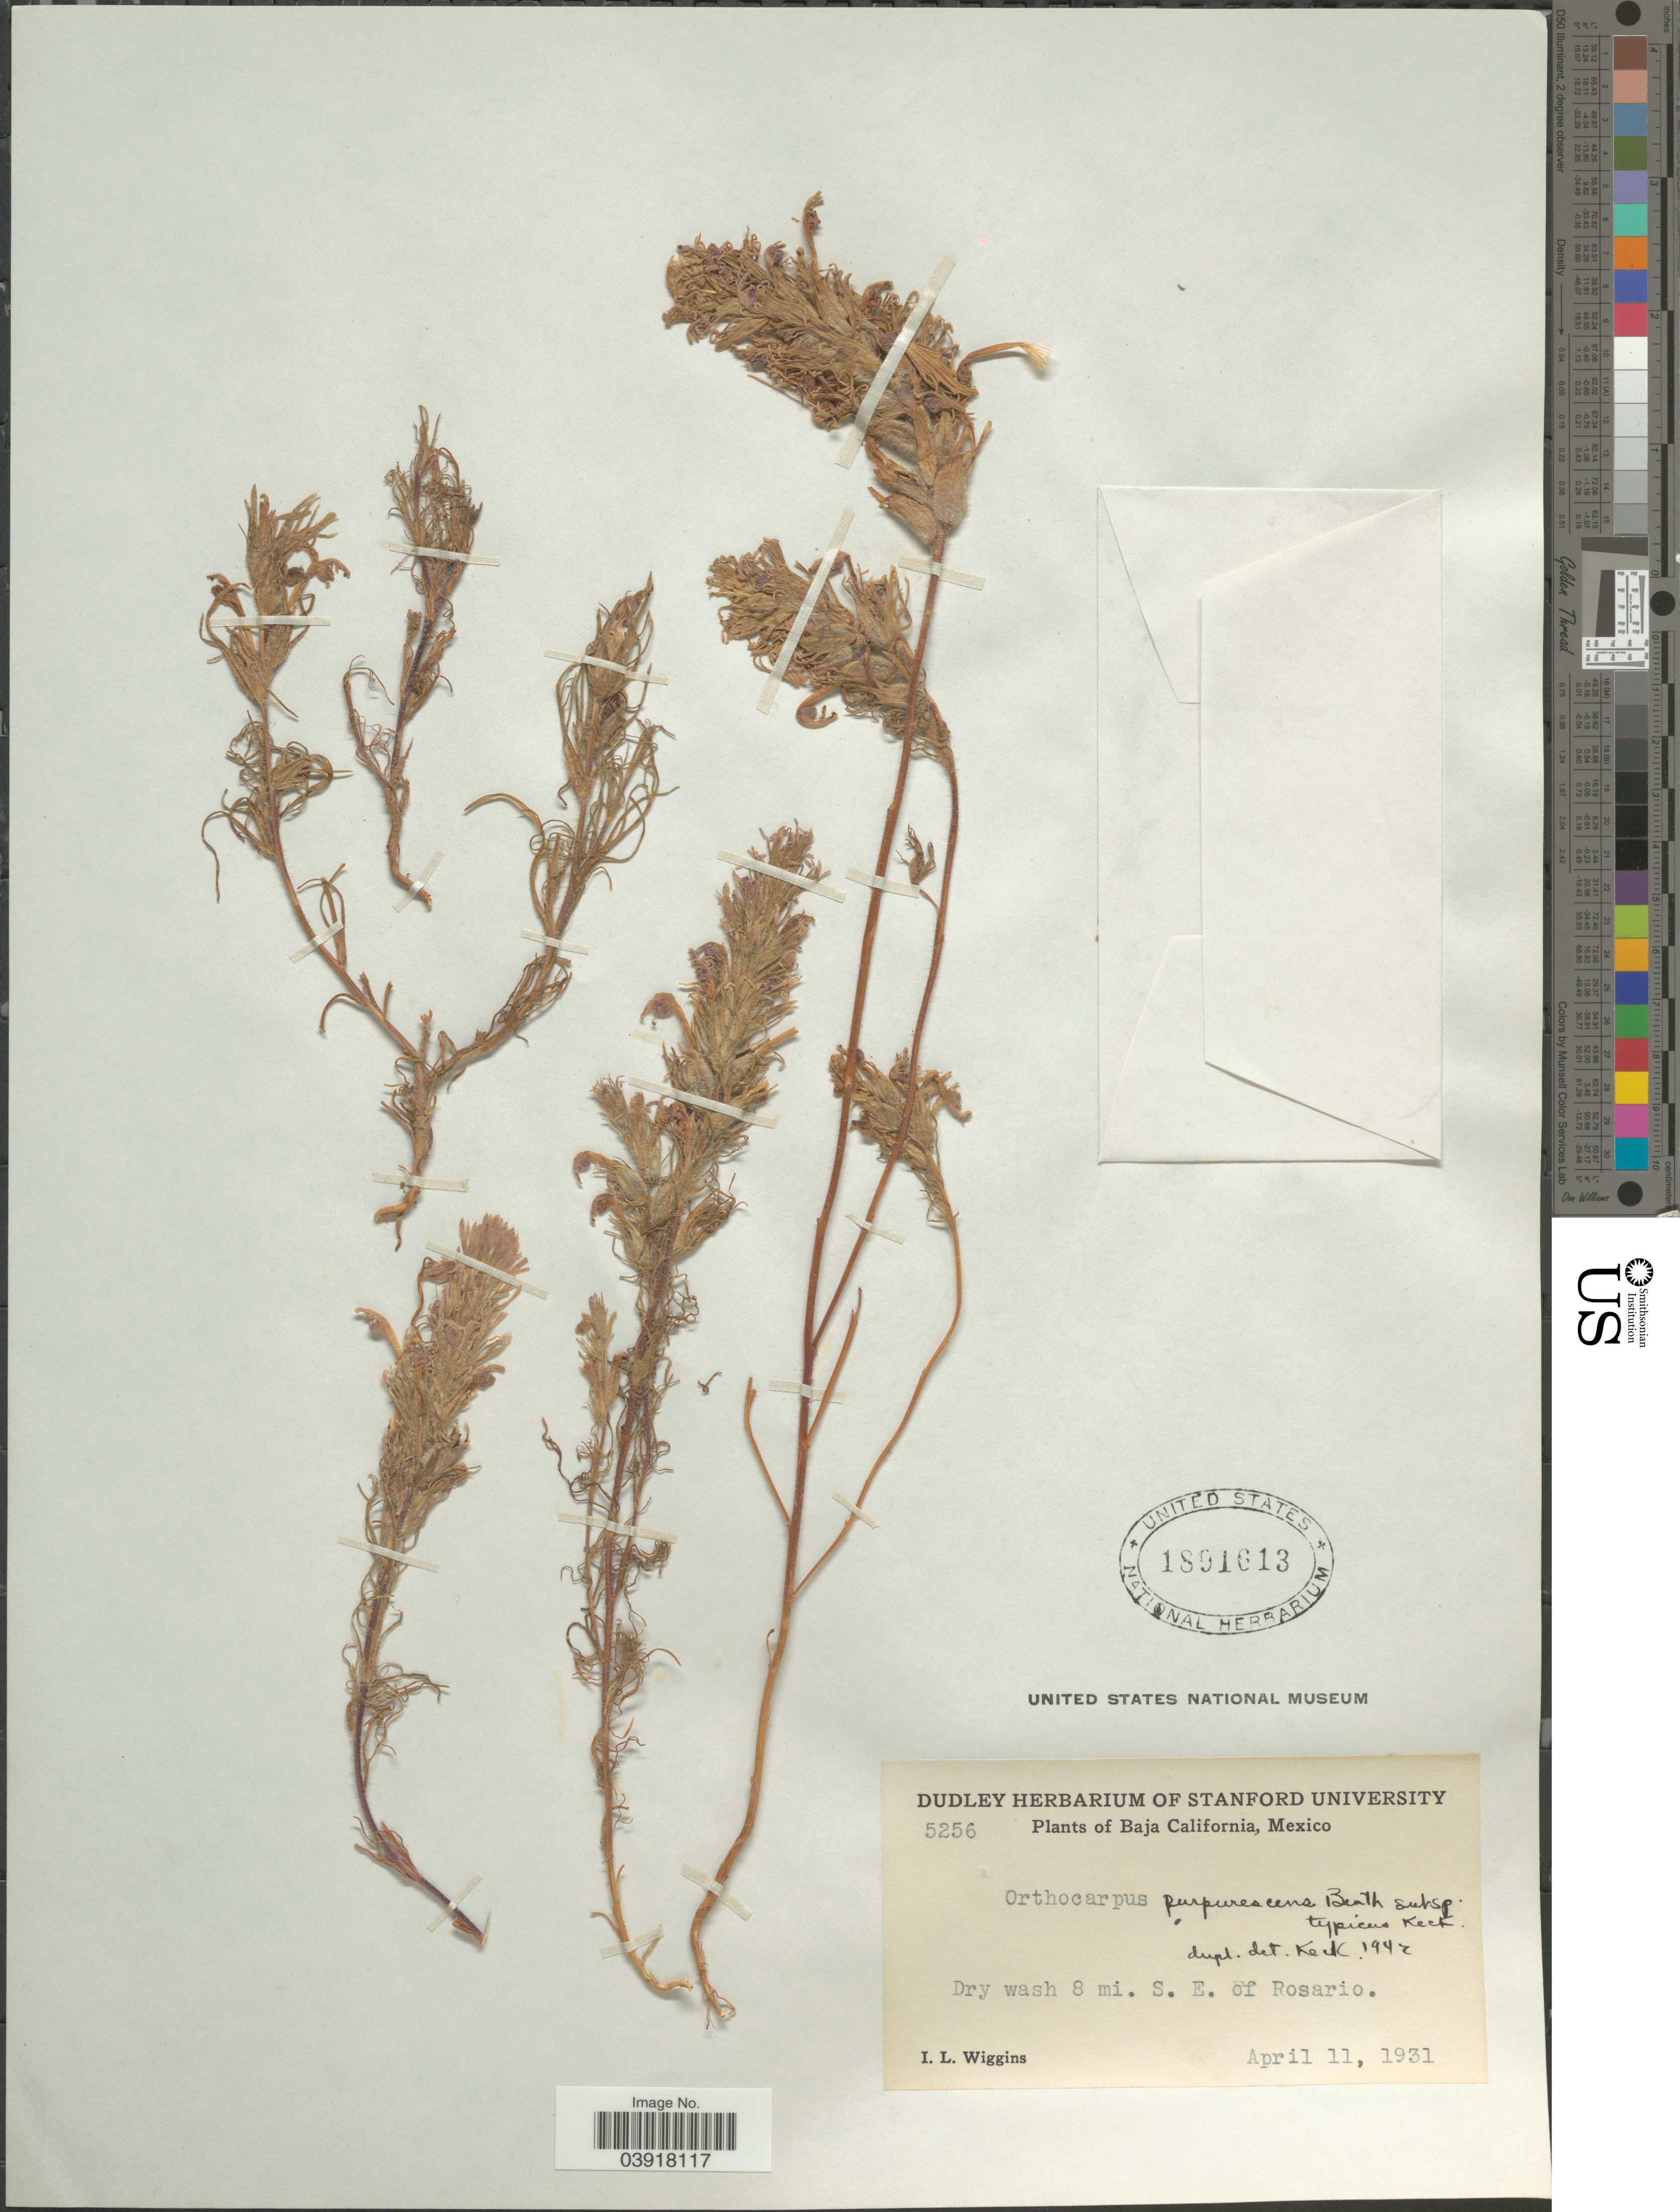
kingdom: Plantae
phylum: Tracheophyta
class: Magnoliopsida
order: Lamiales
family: Orobanchaceae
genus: Orthocarpus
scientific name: Orthocarpus purpurascens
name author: Benth.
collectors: I. L. Wiggins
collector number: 5256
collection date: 1931-04-11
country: Mexico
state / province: Baja California Norte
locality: Dry wash 8 mi. S.E. of Rosario.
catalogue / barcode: US 1891613